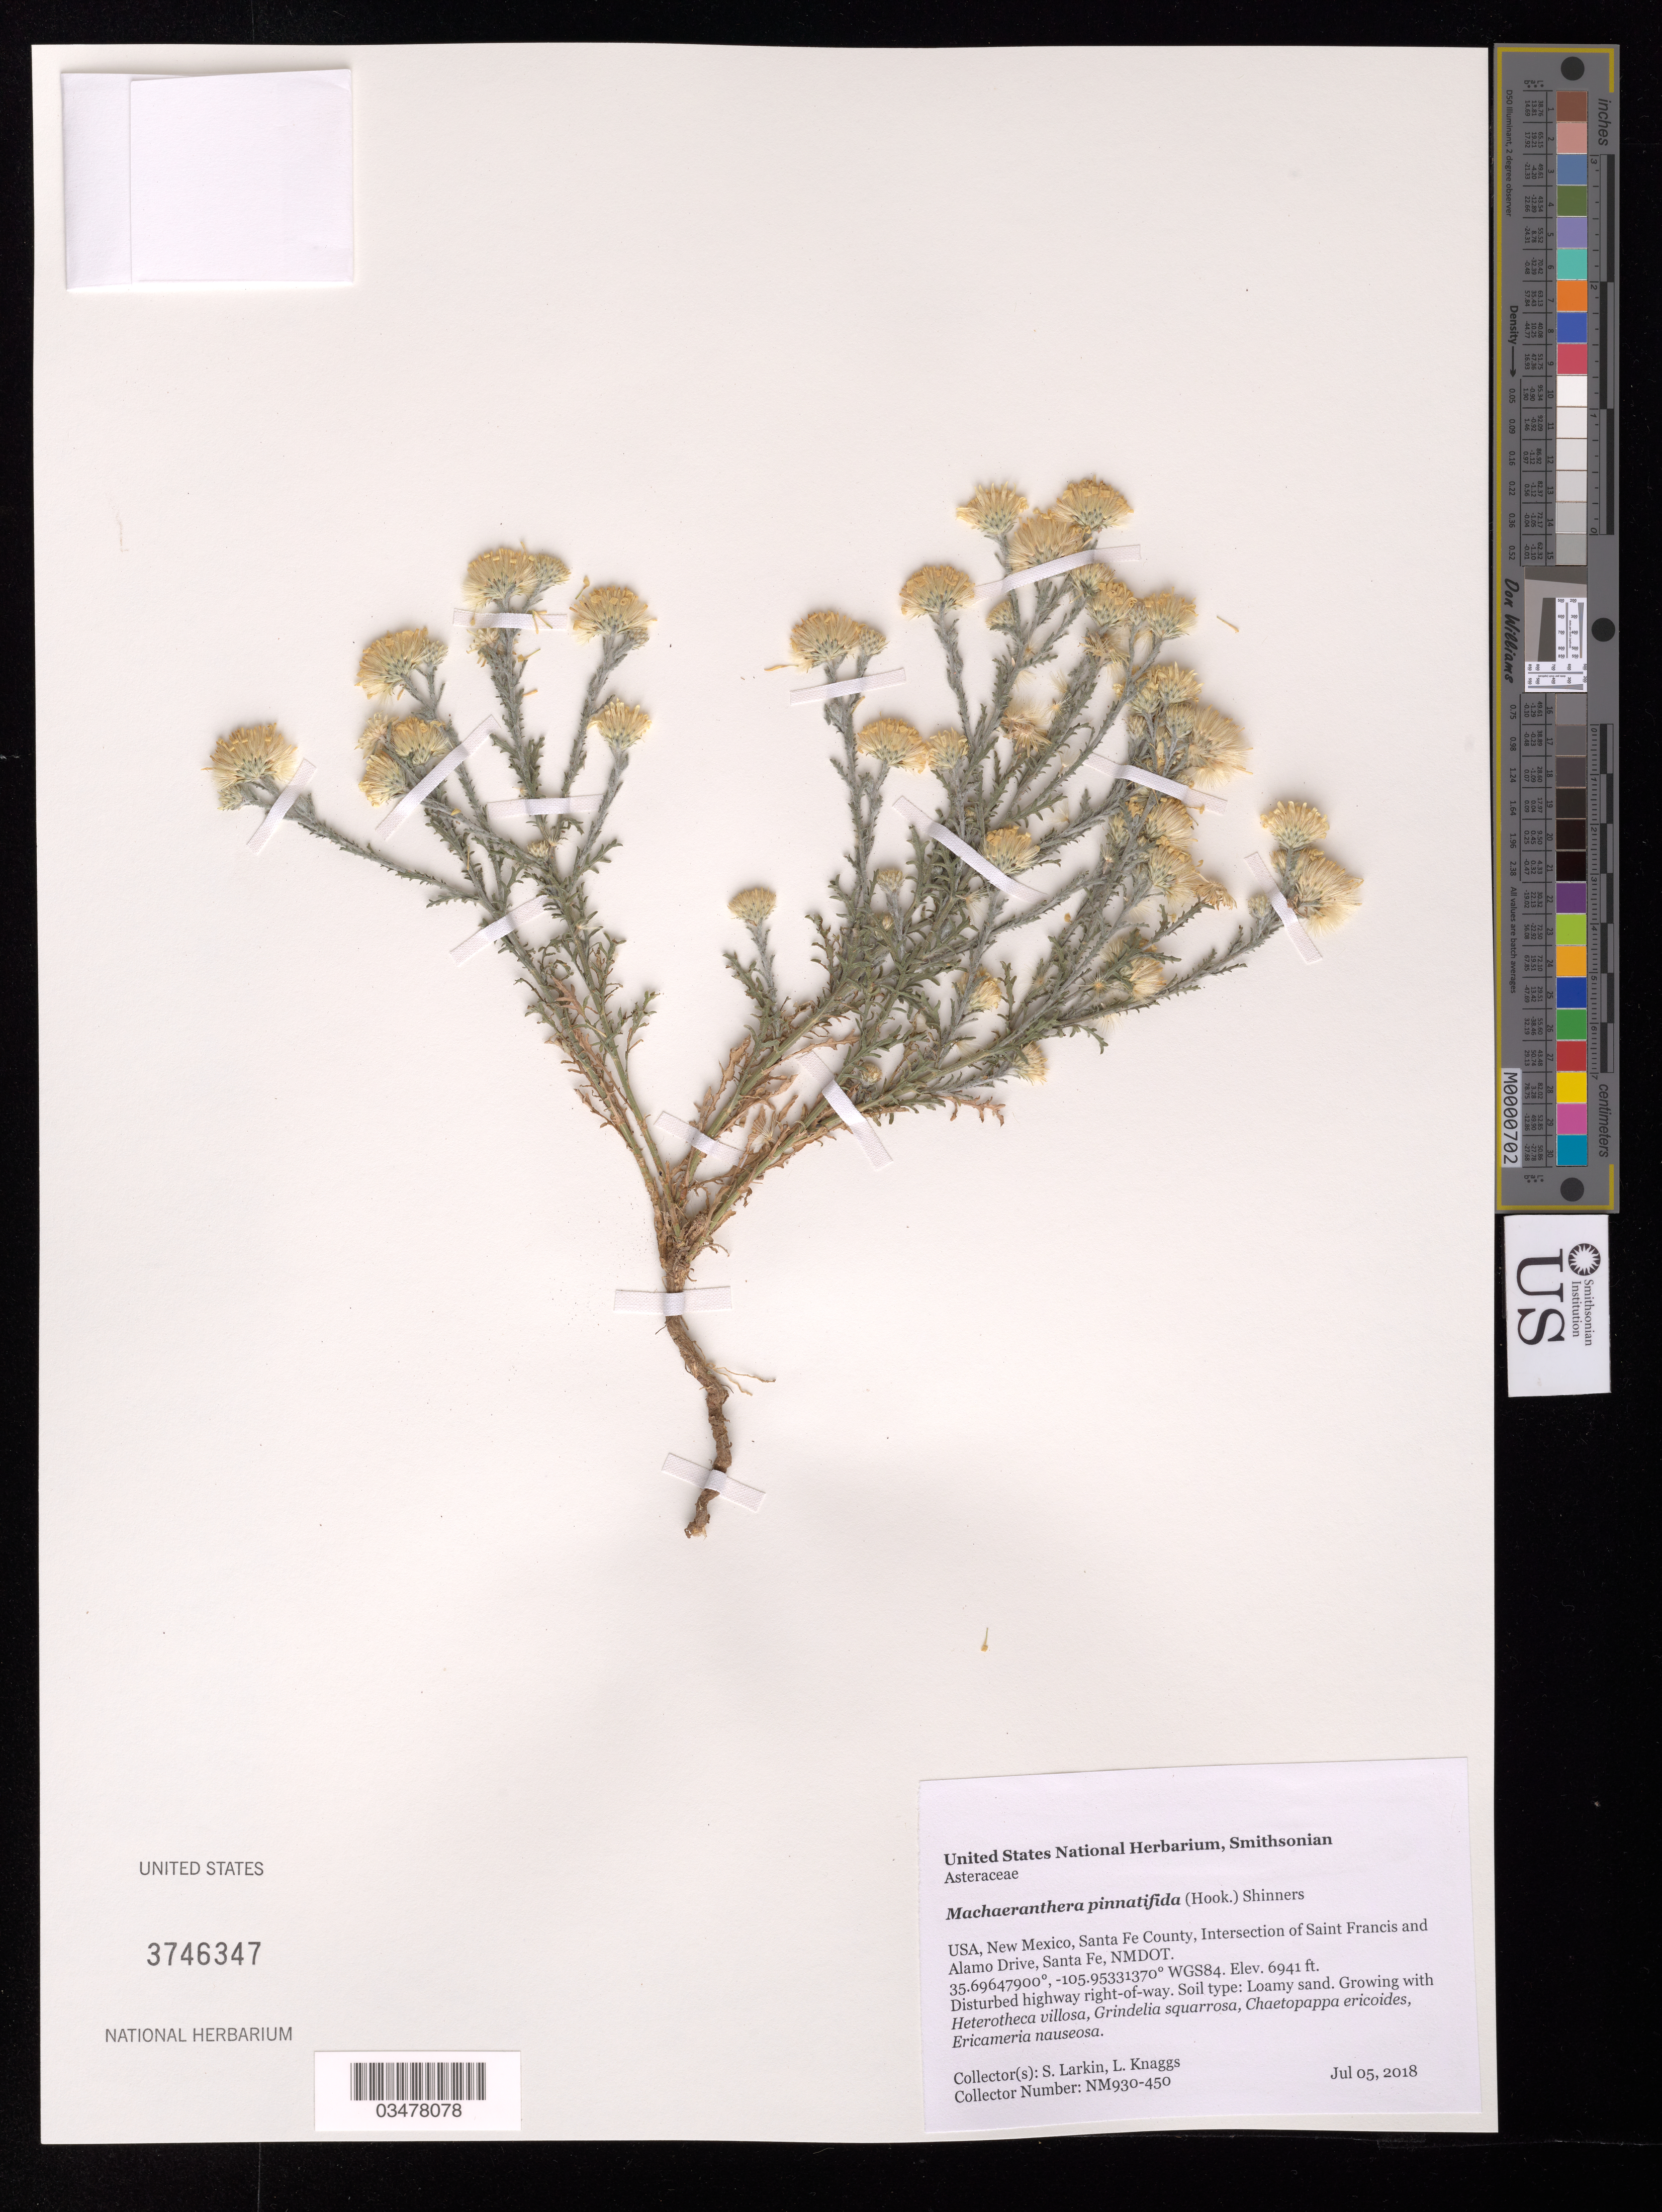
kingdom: Plantae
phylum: Tracheophyta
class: Magnoliopsida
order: Asterales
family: Asteraceae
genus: Machaeranthera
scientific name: Machaeranthera pinnatifida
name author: (Hook.) Shinners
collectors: S. Larkin & L. Knaggs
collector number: NM930-450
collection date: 2018-07-05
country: United States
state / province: New Mexico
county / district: Santa Fe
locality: Santa Fe, Intersection of St. Francis and Alamo Drive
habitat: Loamy sand. With Heterotheca villosa, Grindelia squarrosa, Ericameria nauseosa, etc.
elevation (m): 2116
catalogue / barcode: US 3746347